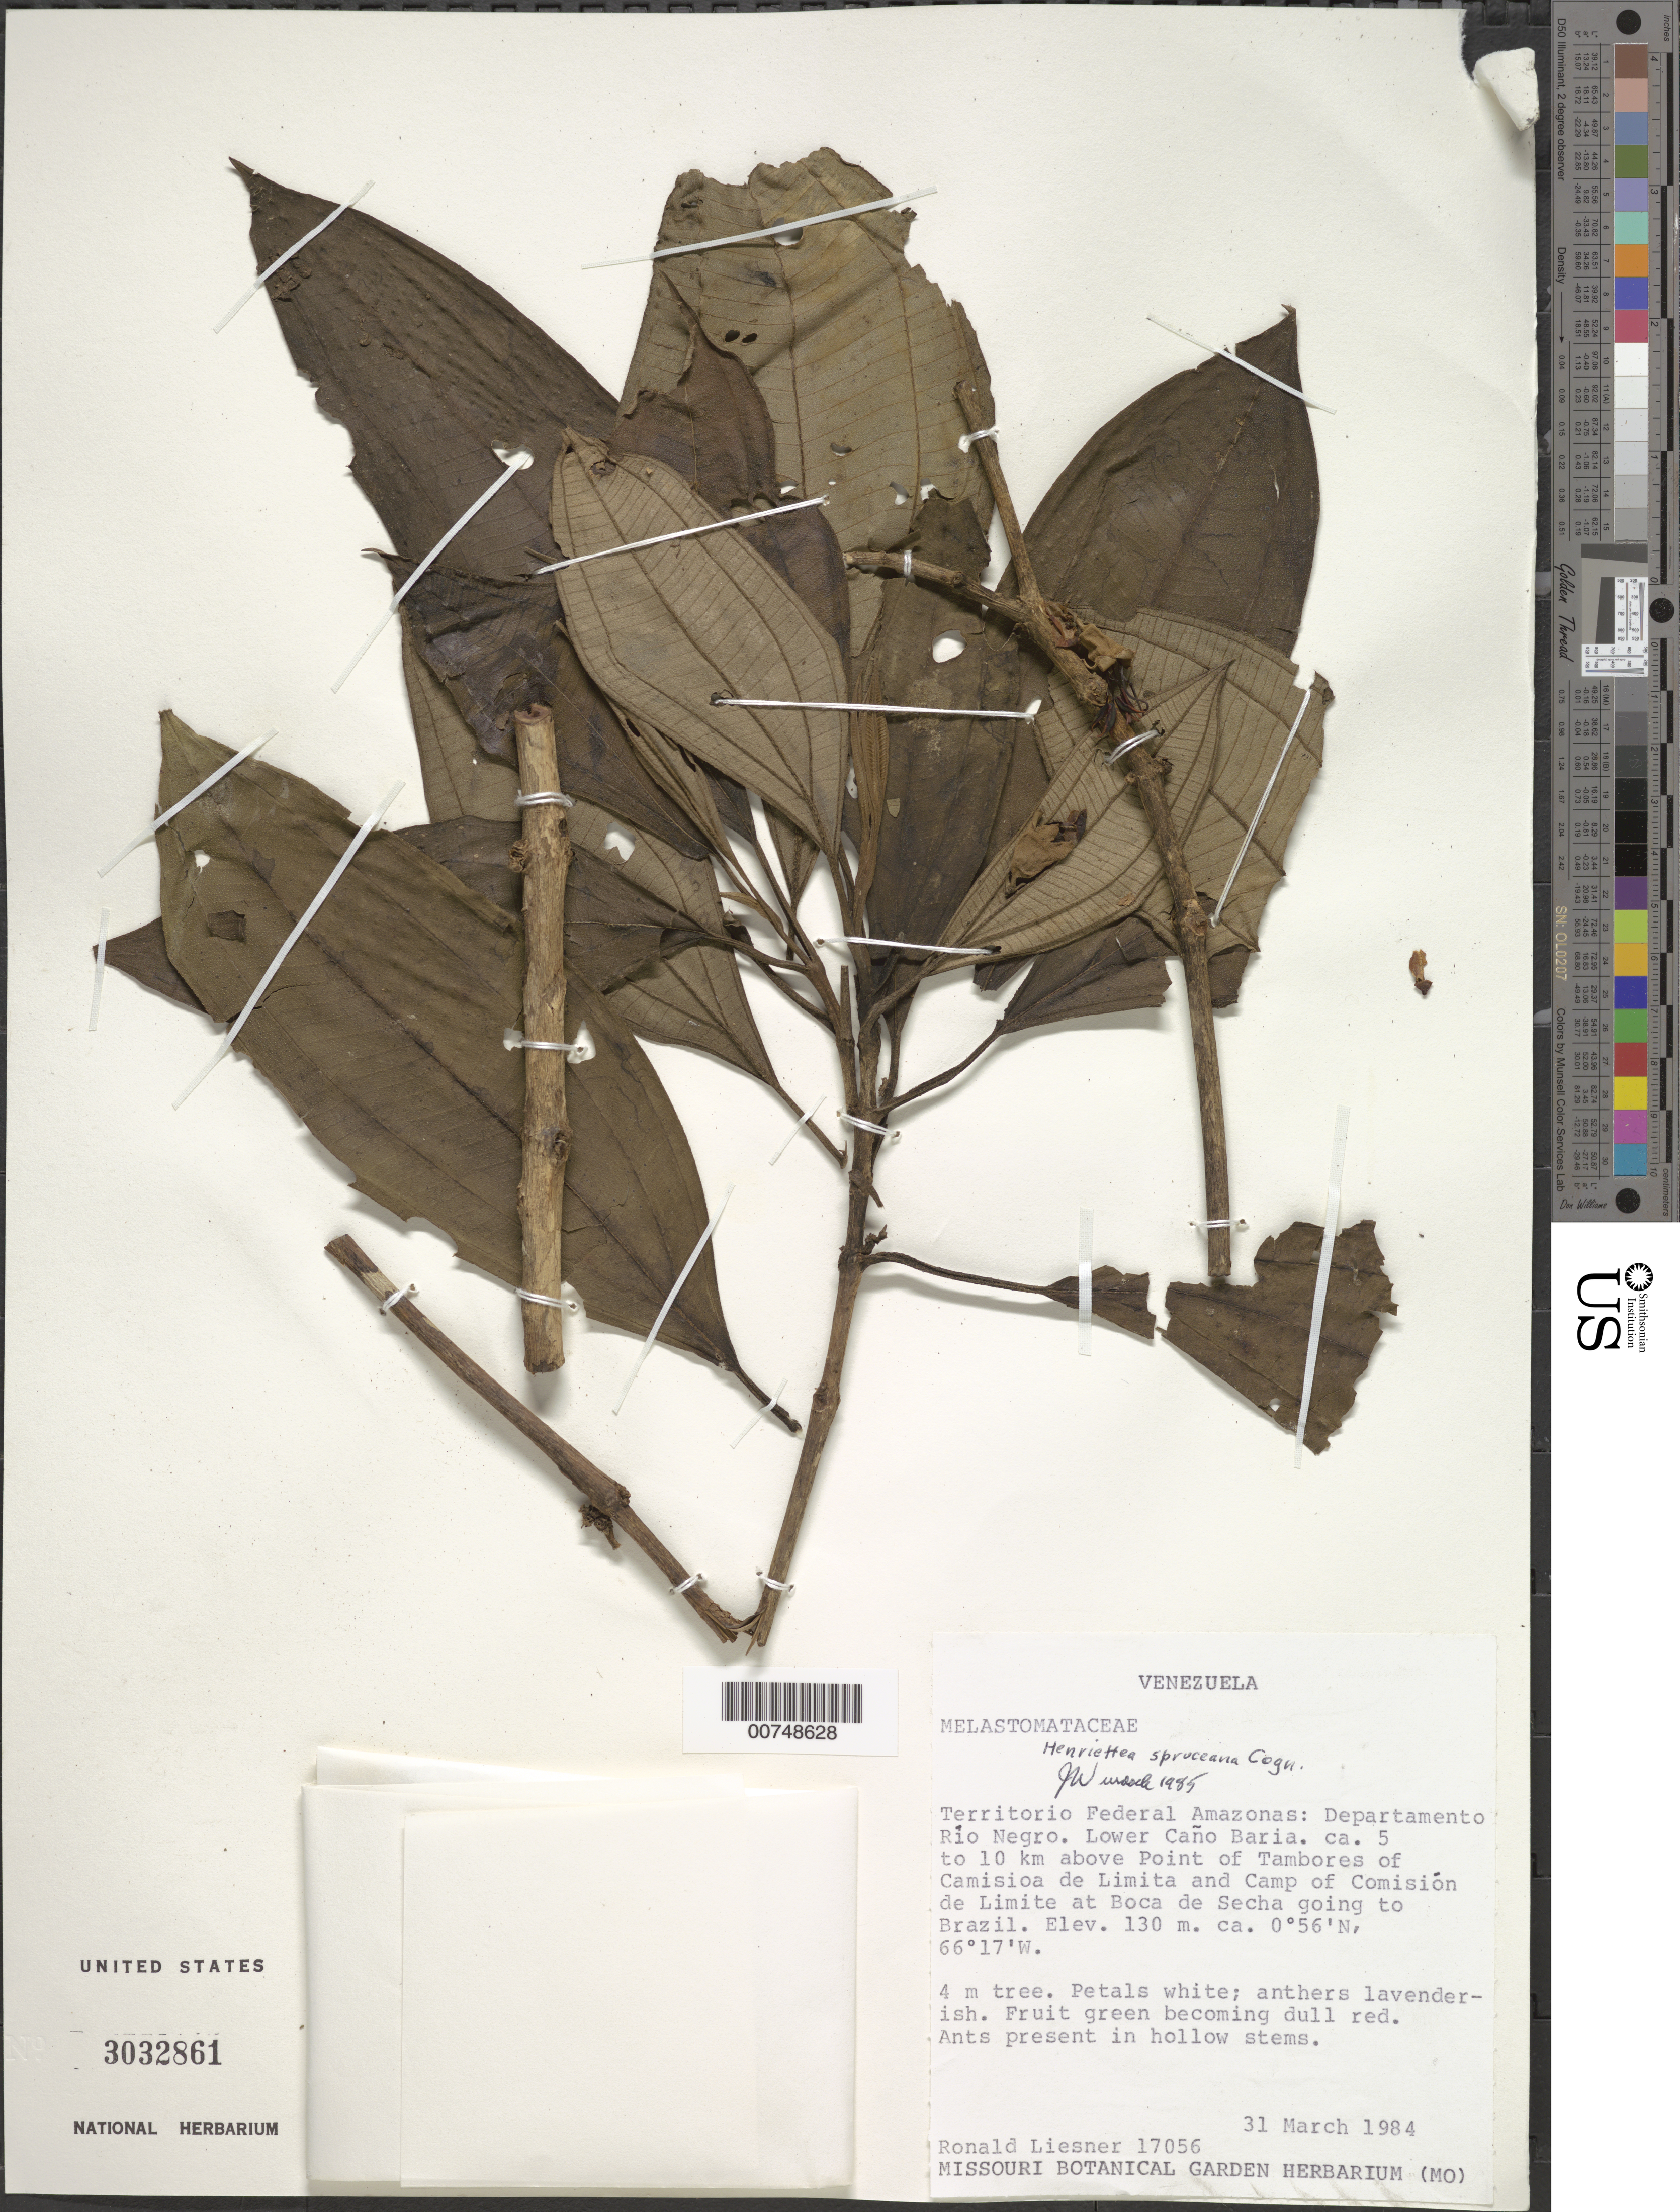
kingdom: Plantae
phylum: Tracheophyta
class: Magnoliopsida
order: Myrtales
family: Melastomataceae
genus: Henriettea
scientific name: Henriettea spruceana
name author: Cogn.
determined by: Wurdack, John J., (US), US (UNITED STATES)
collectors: R. L. Liesner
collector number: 17056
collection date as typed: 31-Mar-84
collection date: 1984-03-31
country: Venezuela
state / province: Amazonas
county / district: Río Negro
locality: Río Baria, lower, ca 5-0 km above Point Tambores of Camisioa de Limita and Camp of Comision de Limite at Boca de Secha going to Brazil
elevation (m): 130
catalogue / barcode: US 3032861